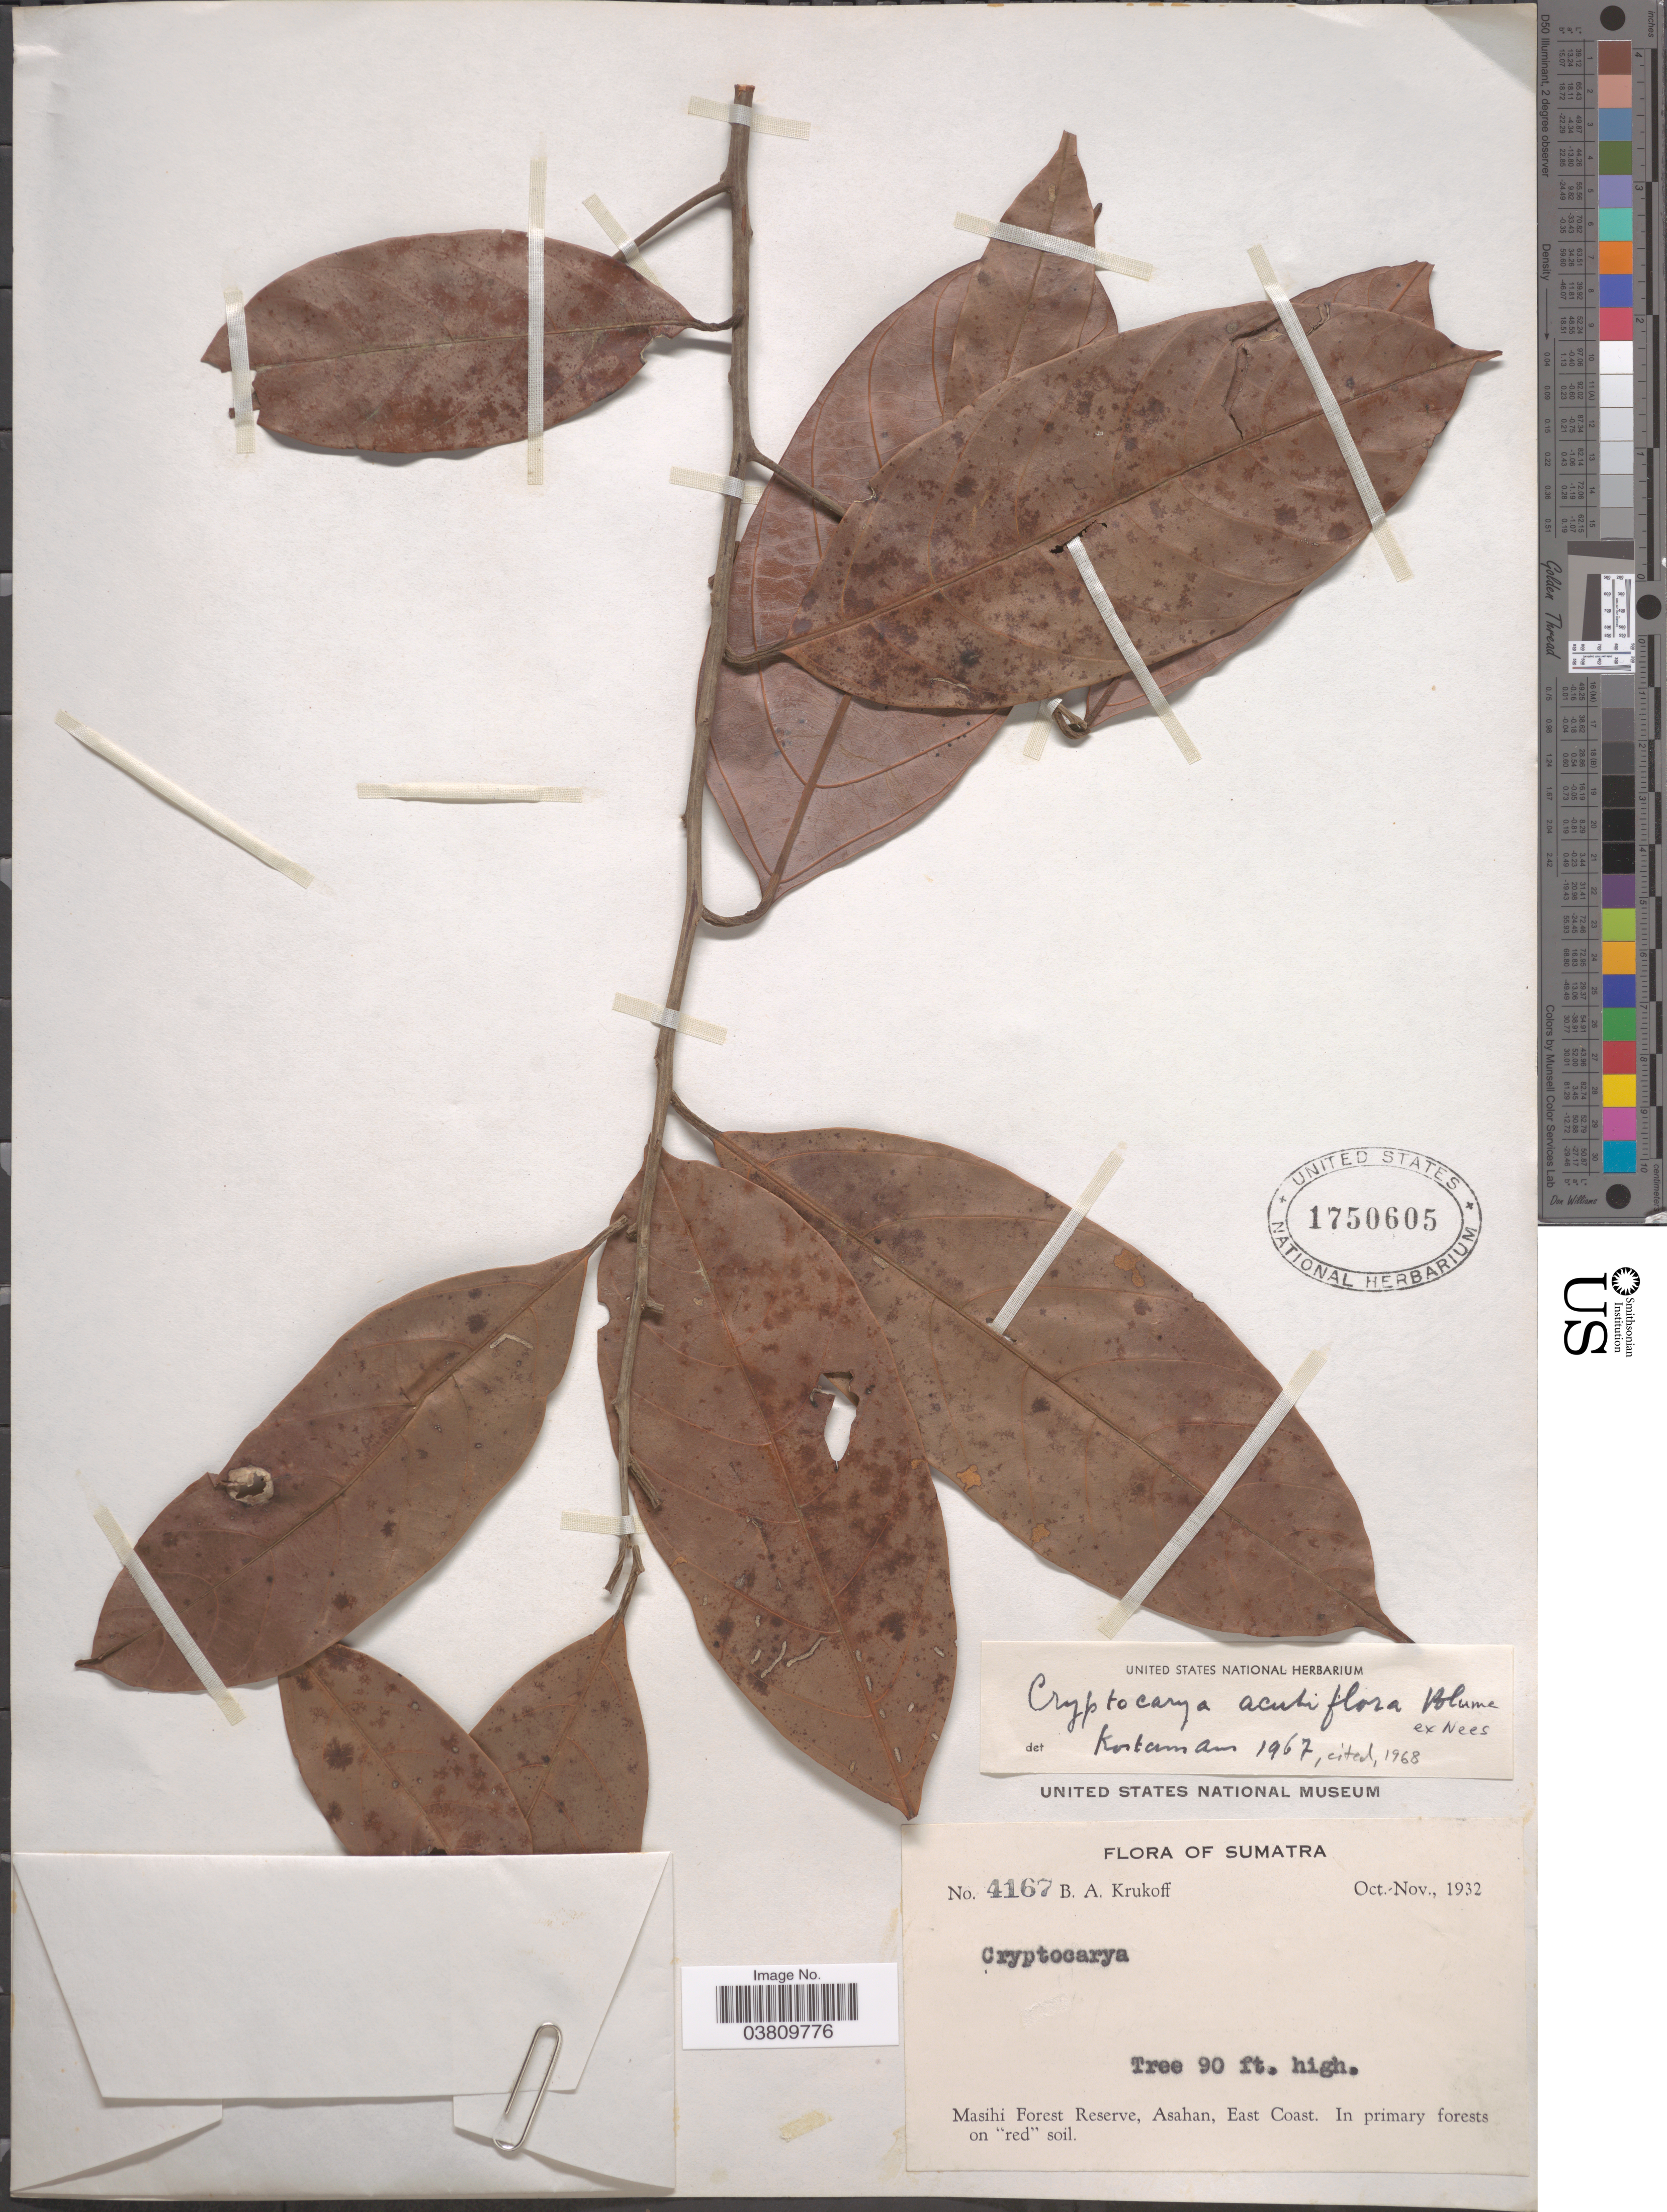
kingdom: Plantae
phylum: Tracheophyta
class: Magnoliopsida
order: Laurales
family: Lauraceae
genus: Cryptocarya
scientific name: Cryptocarya acutiflora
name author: Blume ex Nees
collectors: B. A. Krukoff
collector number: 4167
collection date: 1932-10/1932-11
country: Indonesia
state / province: Sumatra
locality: Masihi Forest Reserve, Asahan, East Coast.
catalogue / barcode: US 1750605